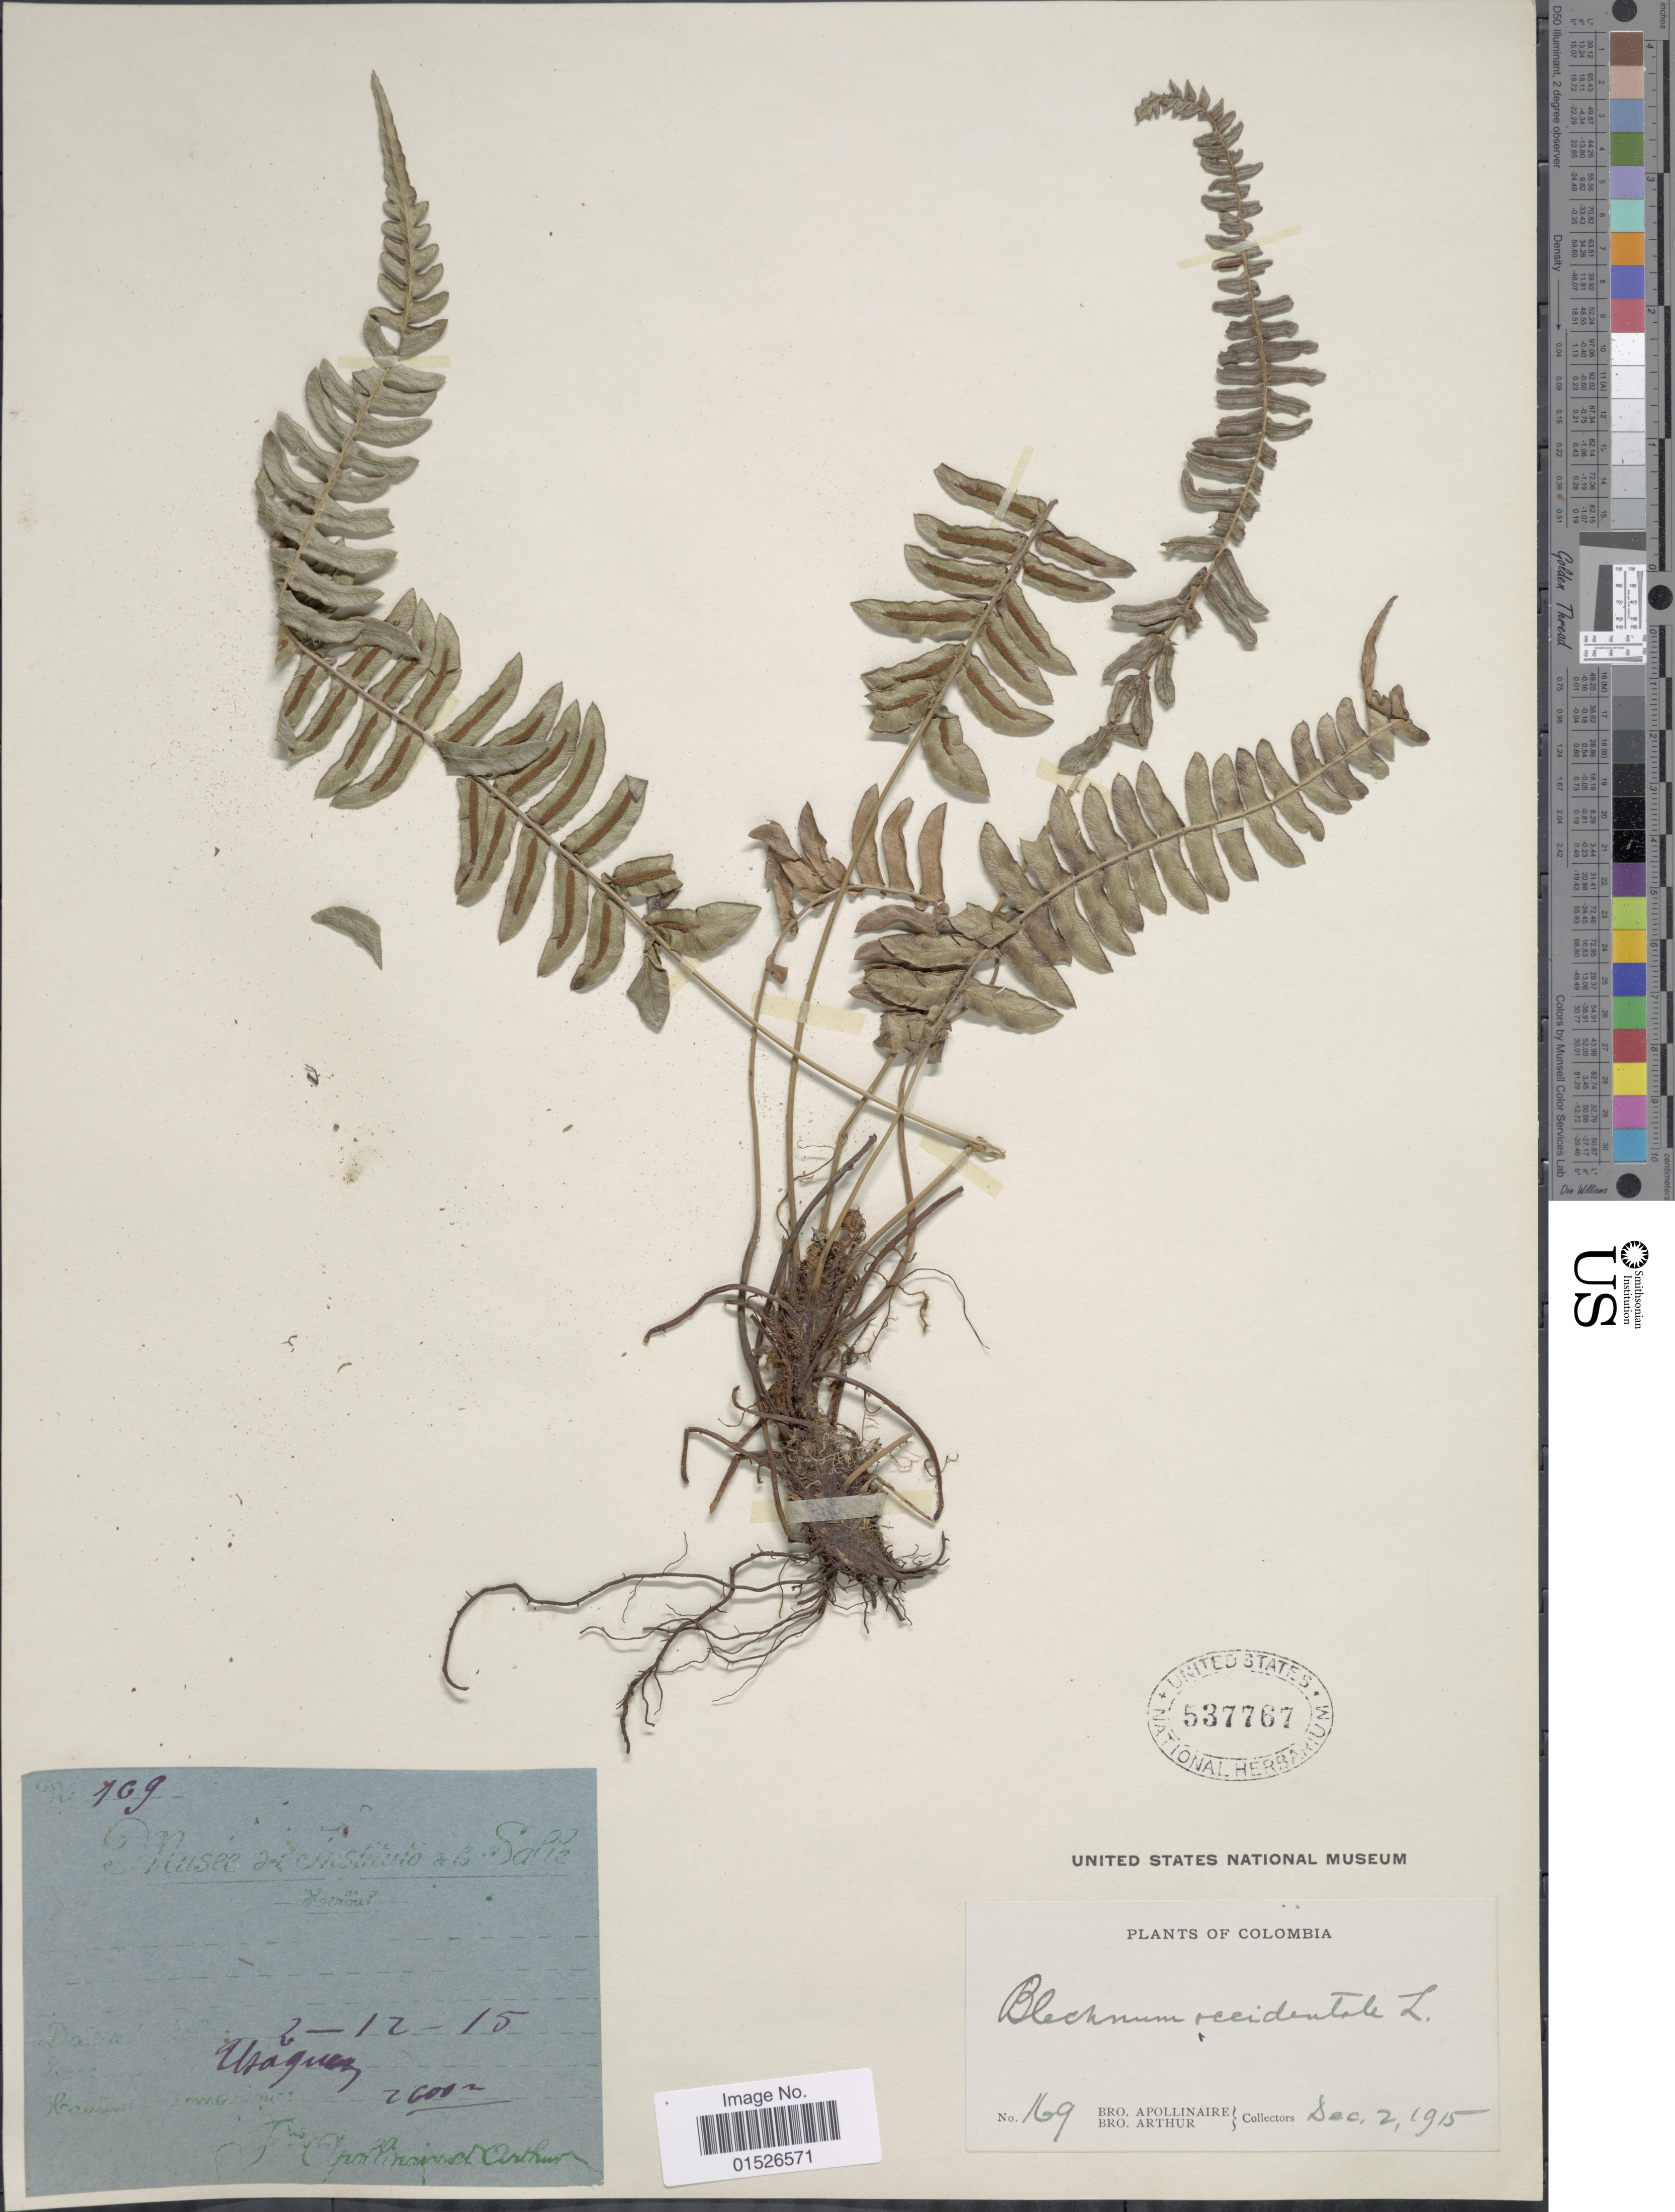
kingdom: Plantae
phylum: Tracheophyta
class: Polypodiopsida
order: Polypodiales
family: Blechnaceae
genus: Blechnum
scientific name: Blechnum occidentale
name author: L.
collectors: Bro. Apollinaire & Bro. Arthur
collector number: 169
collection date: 1915-12-02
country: Colombia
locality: Colombia, Usaquen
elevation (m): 2600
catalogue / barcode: US 537767